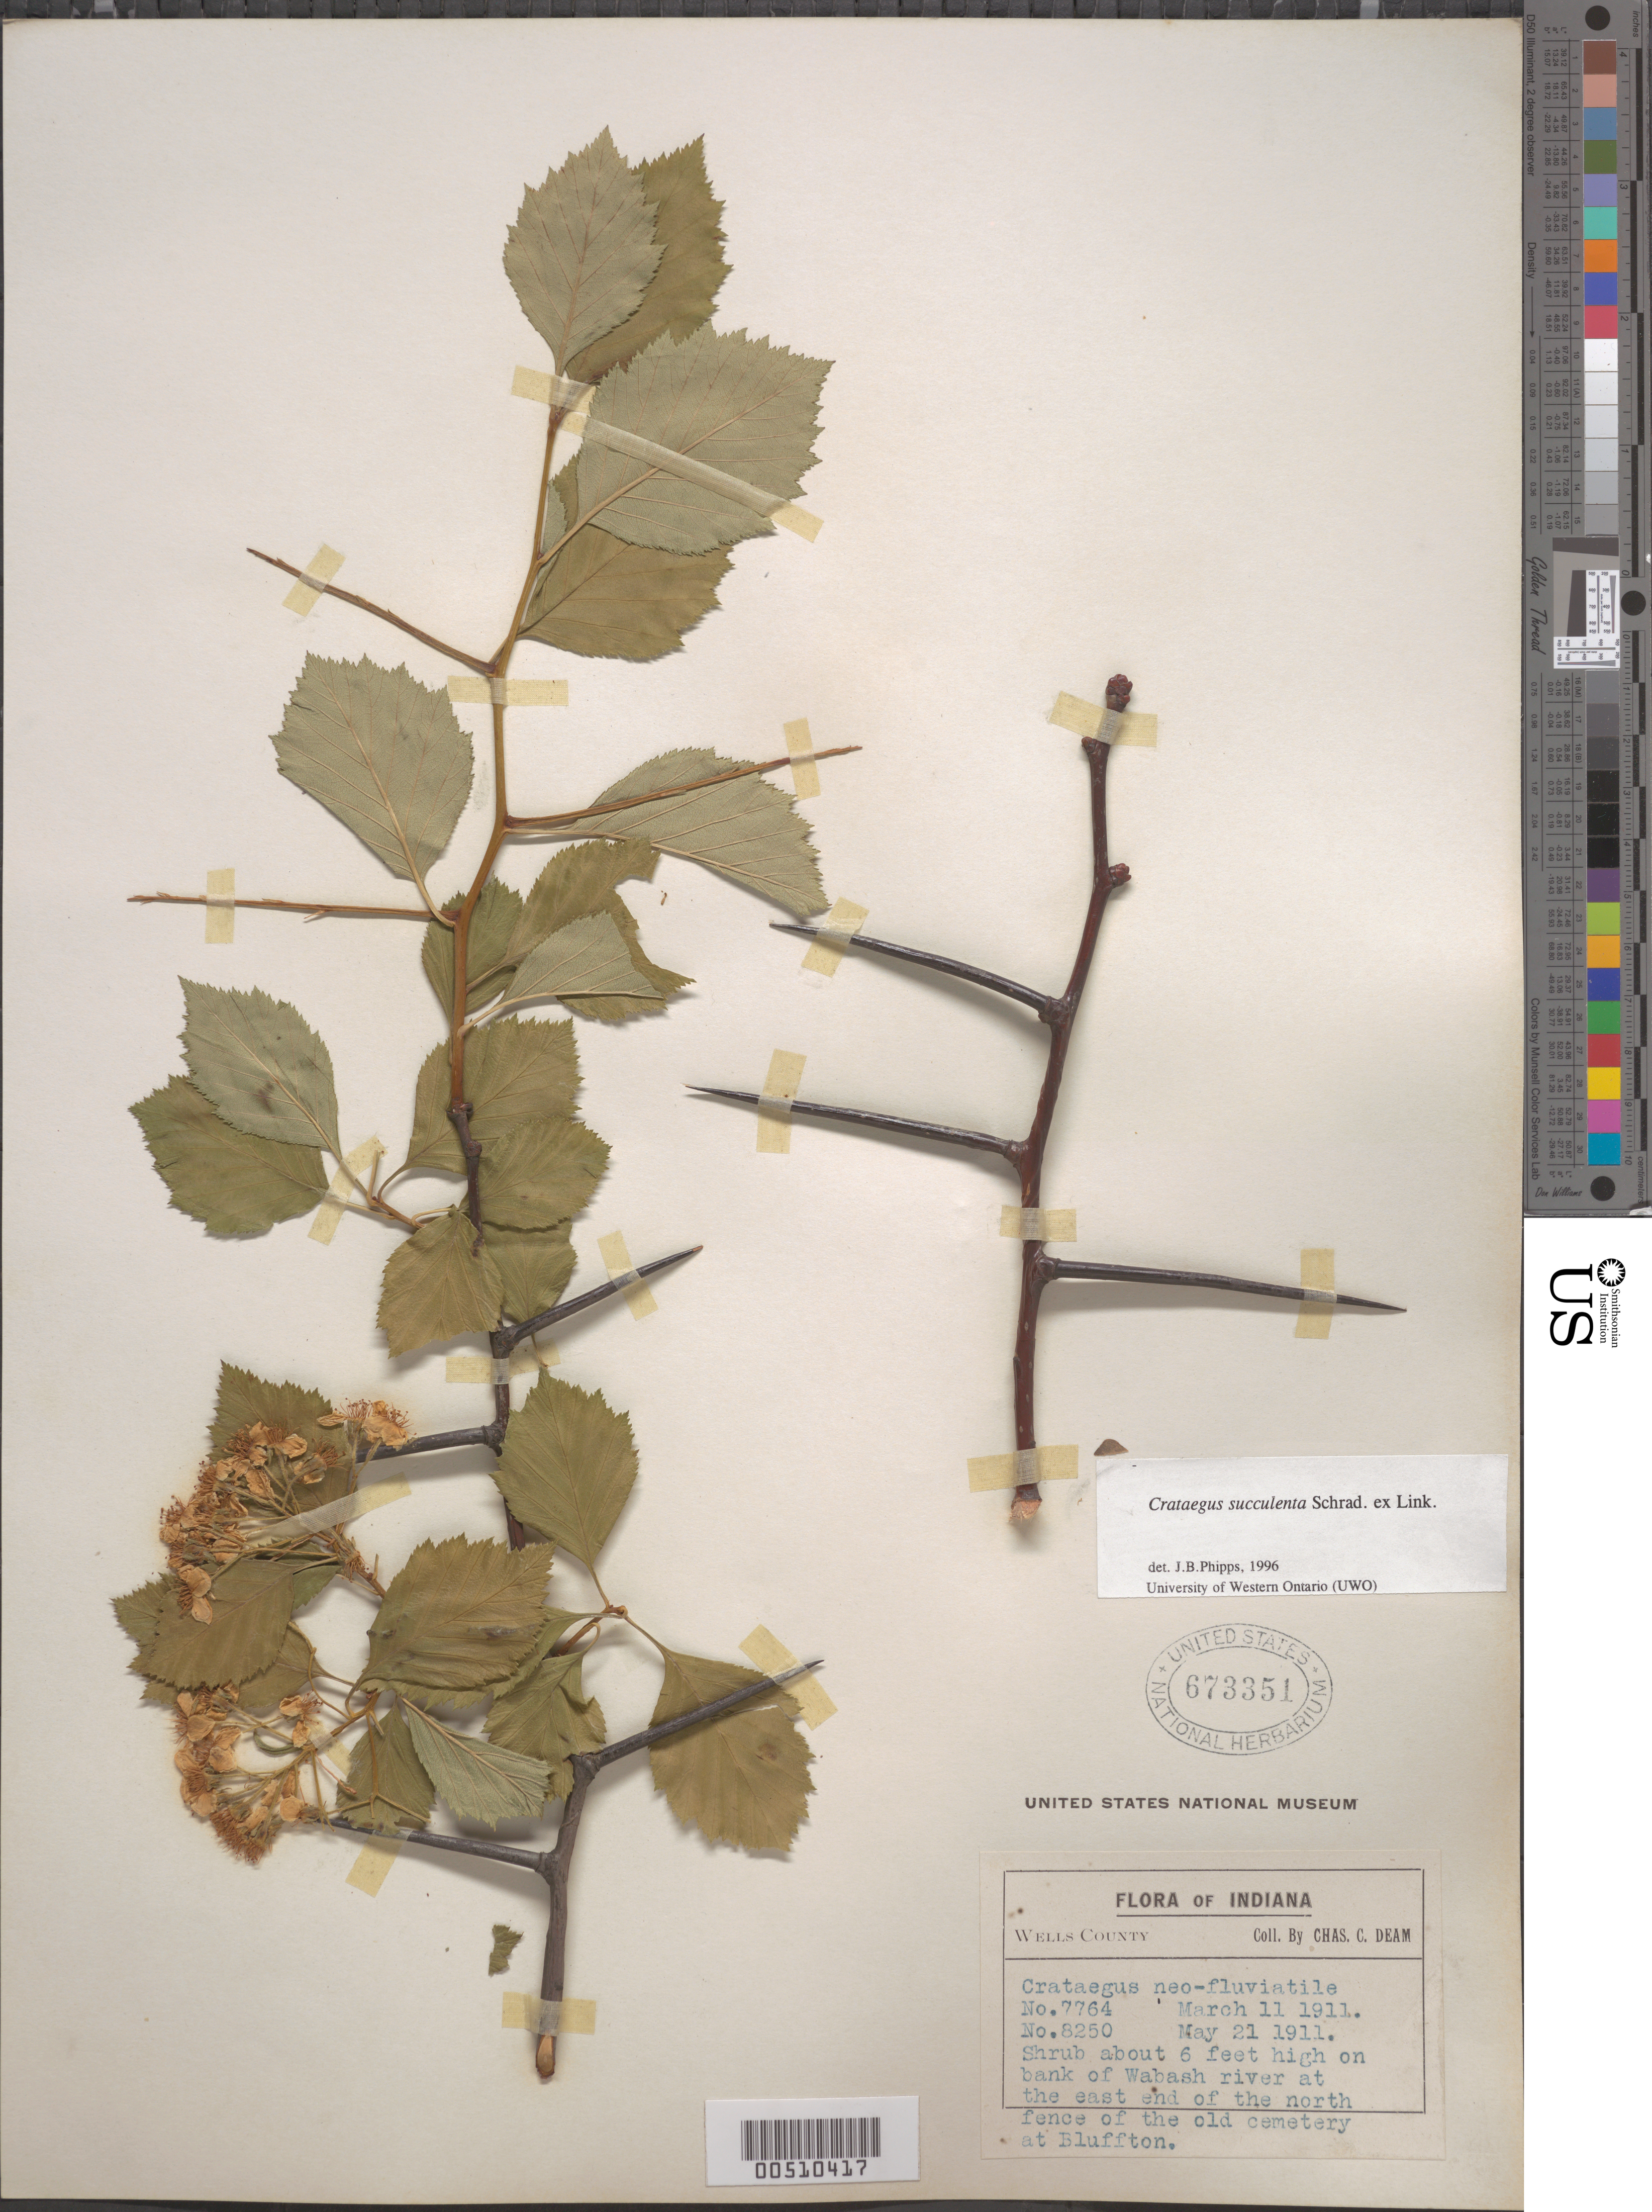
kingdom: Plantae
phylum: Tracheophyta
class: Magnoliopsida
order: Rosales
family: Rosaceae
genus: Crataegus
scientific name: Crataegus succulenta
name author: Schrad. ex Link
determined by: Phipps, James B., (UWO), University of Western Ontario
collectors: C. C. Deam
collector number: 7764 and 8250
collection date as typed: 11 Mar 1911 and 21 May 1911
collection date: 1911-03-11,1911-05-21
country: United States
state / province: Indiana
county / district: Wells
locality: On bank of Wabash river at the E end of the N fence of the old cemetery at Bluffton.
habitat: river bank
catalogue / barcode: US 673351